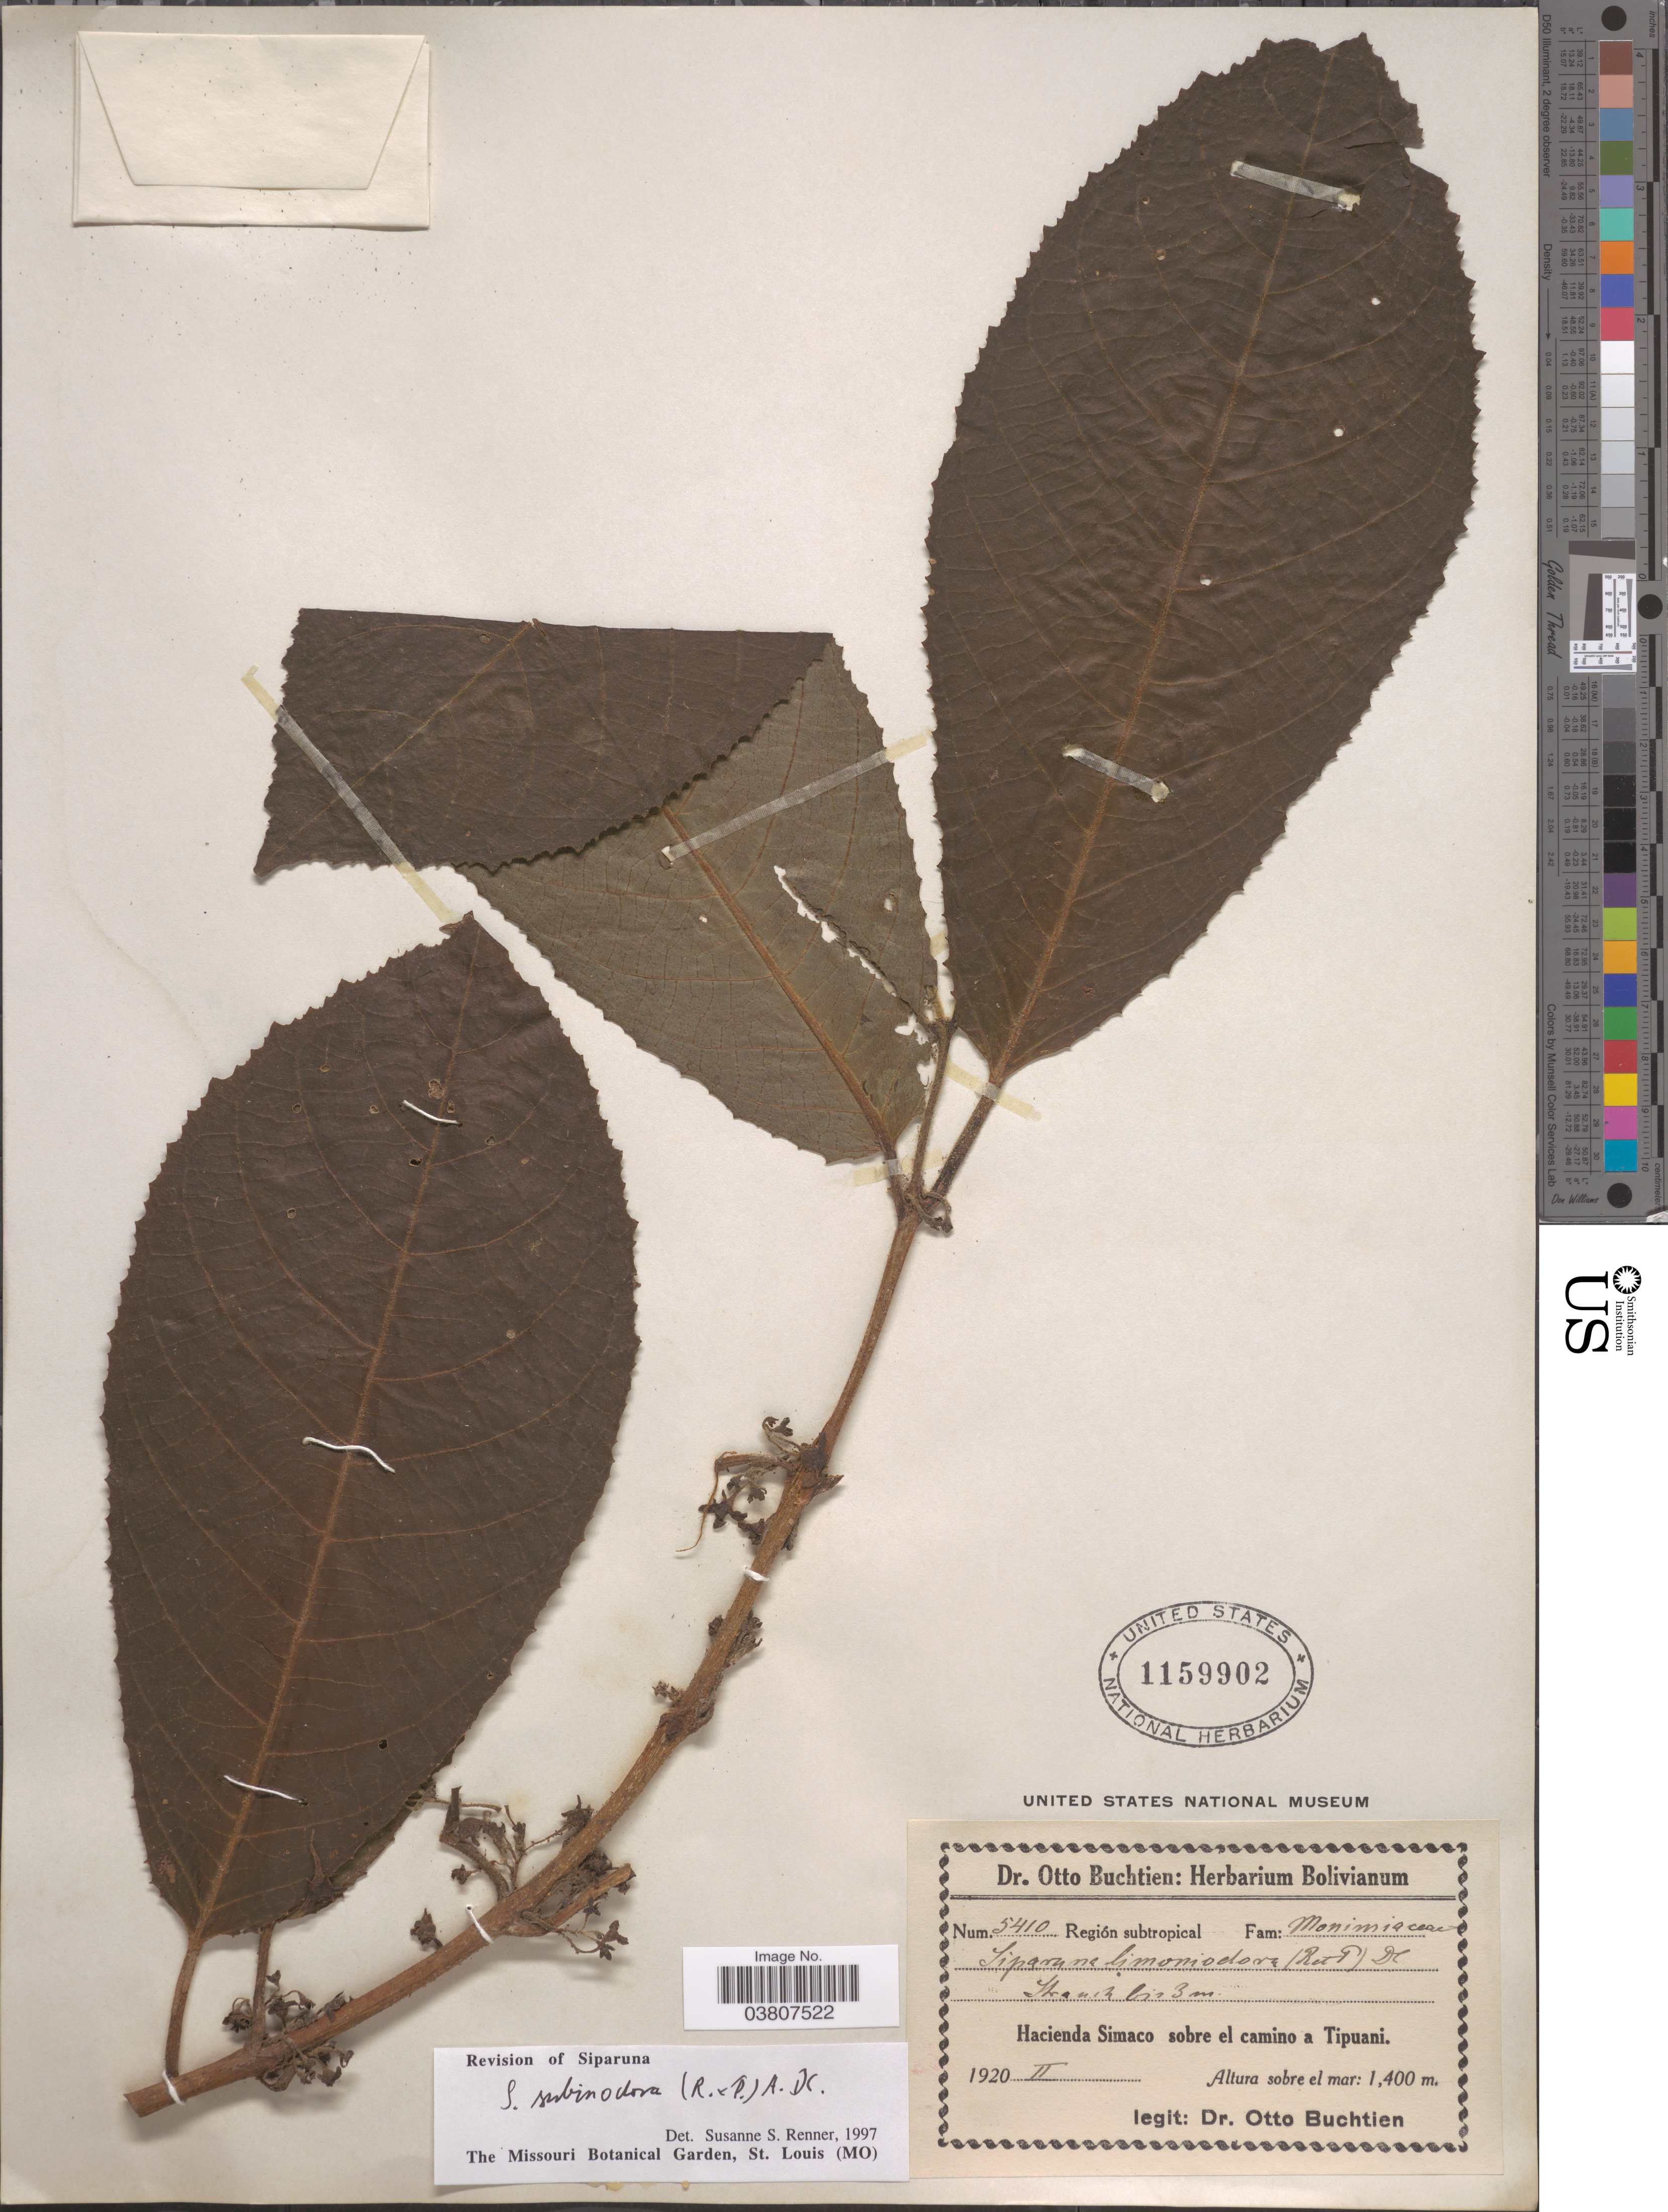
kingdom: Plantae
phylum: Tracheophyta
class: Magnoliopsida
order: Laurales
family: Siparunaceae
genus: Siparuna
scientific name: Siparuna subinodora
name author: (Ruiz & Pav.) A. DC.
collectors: O. Buchtien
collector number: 5410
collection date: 1920-02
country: Bolivia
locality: Región subtropical. Hacienda Simaco sobre el camino a Tipuani.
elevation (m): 1400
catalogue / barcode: US 1159902